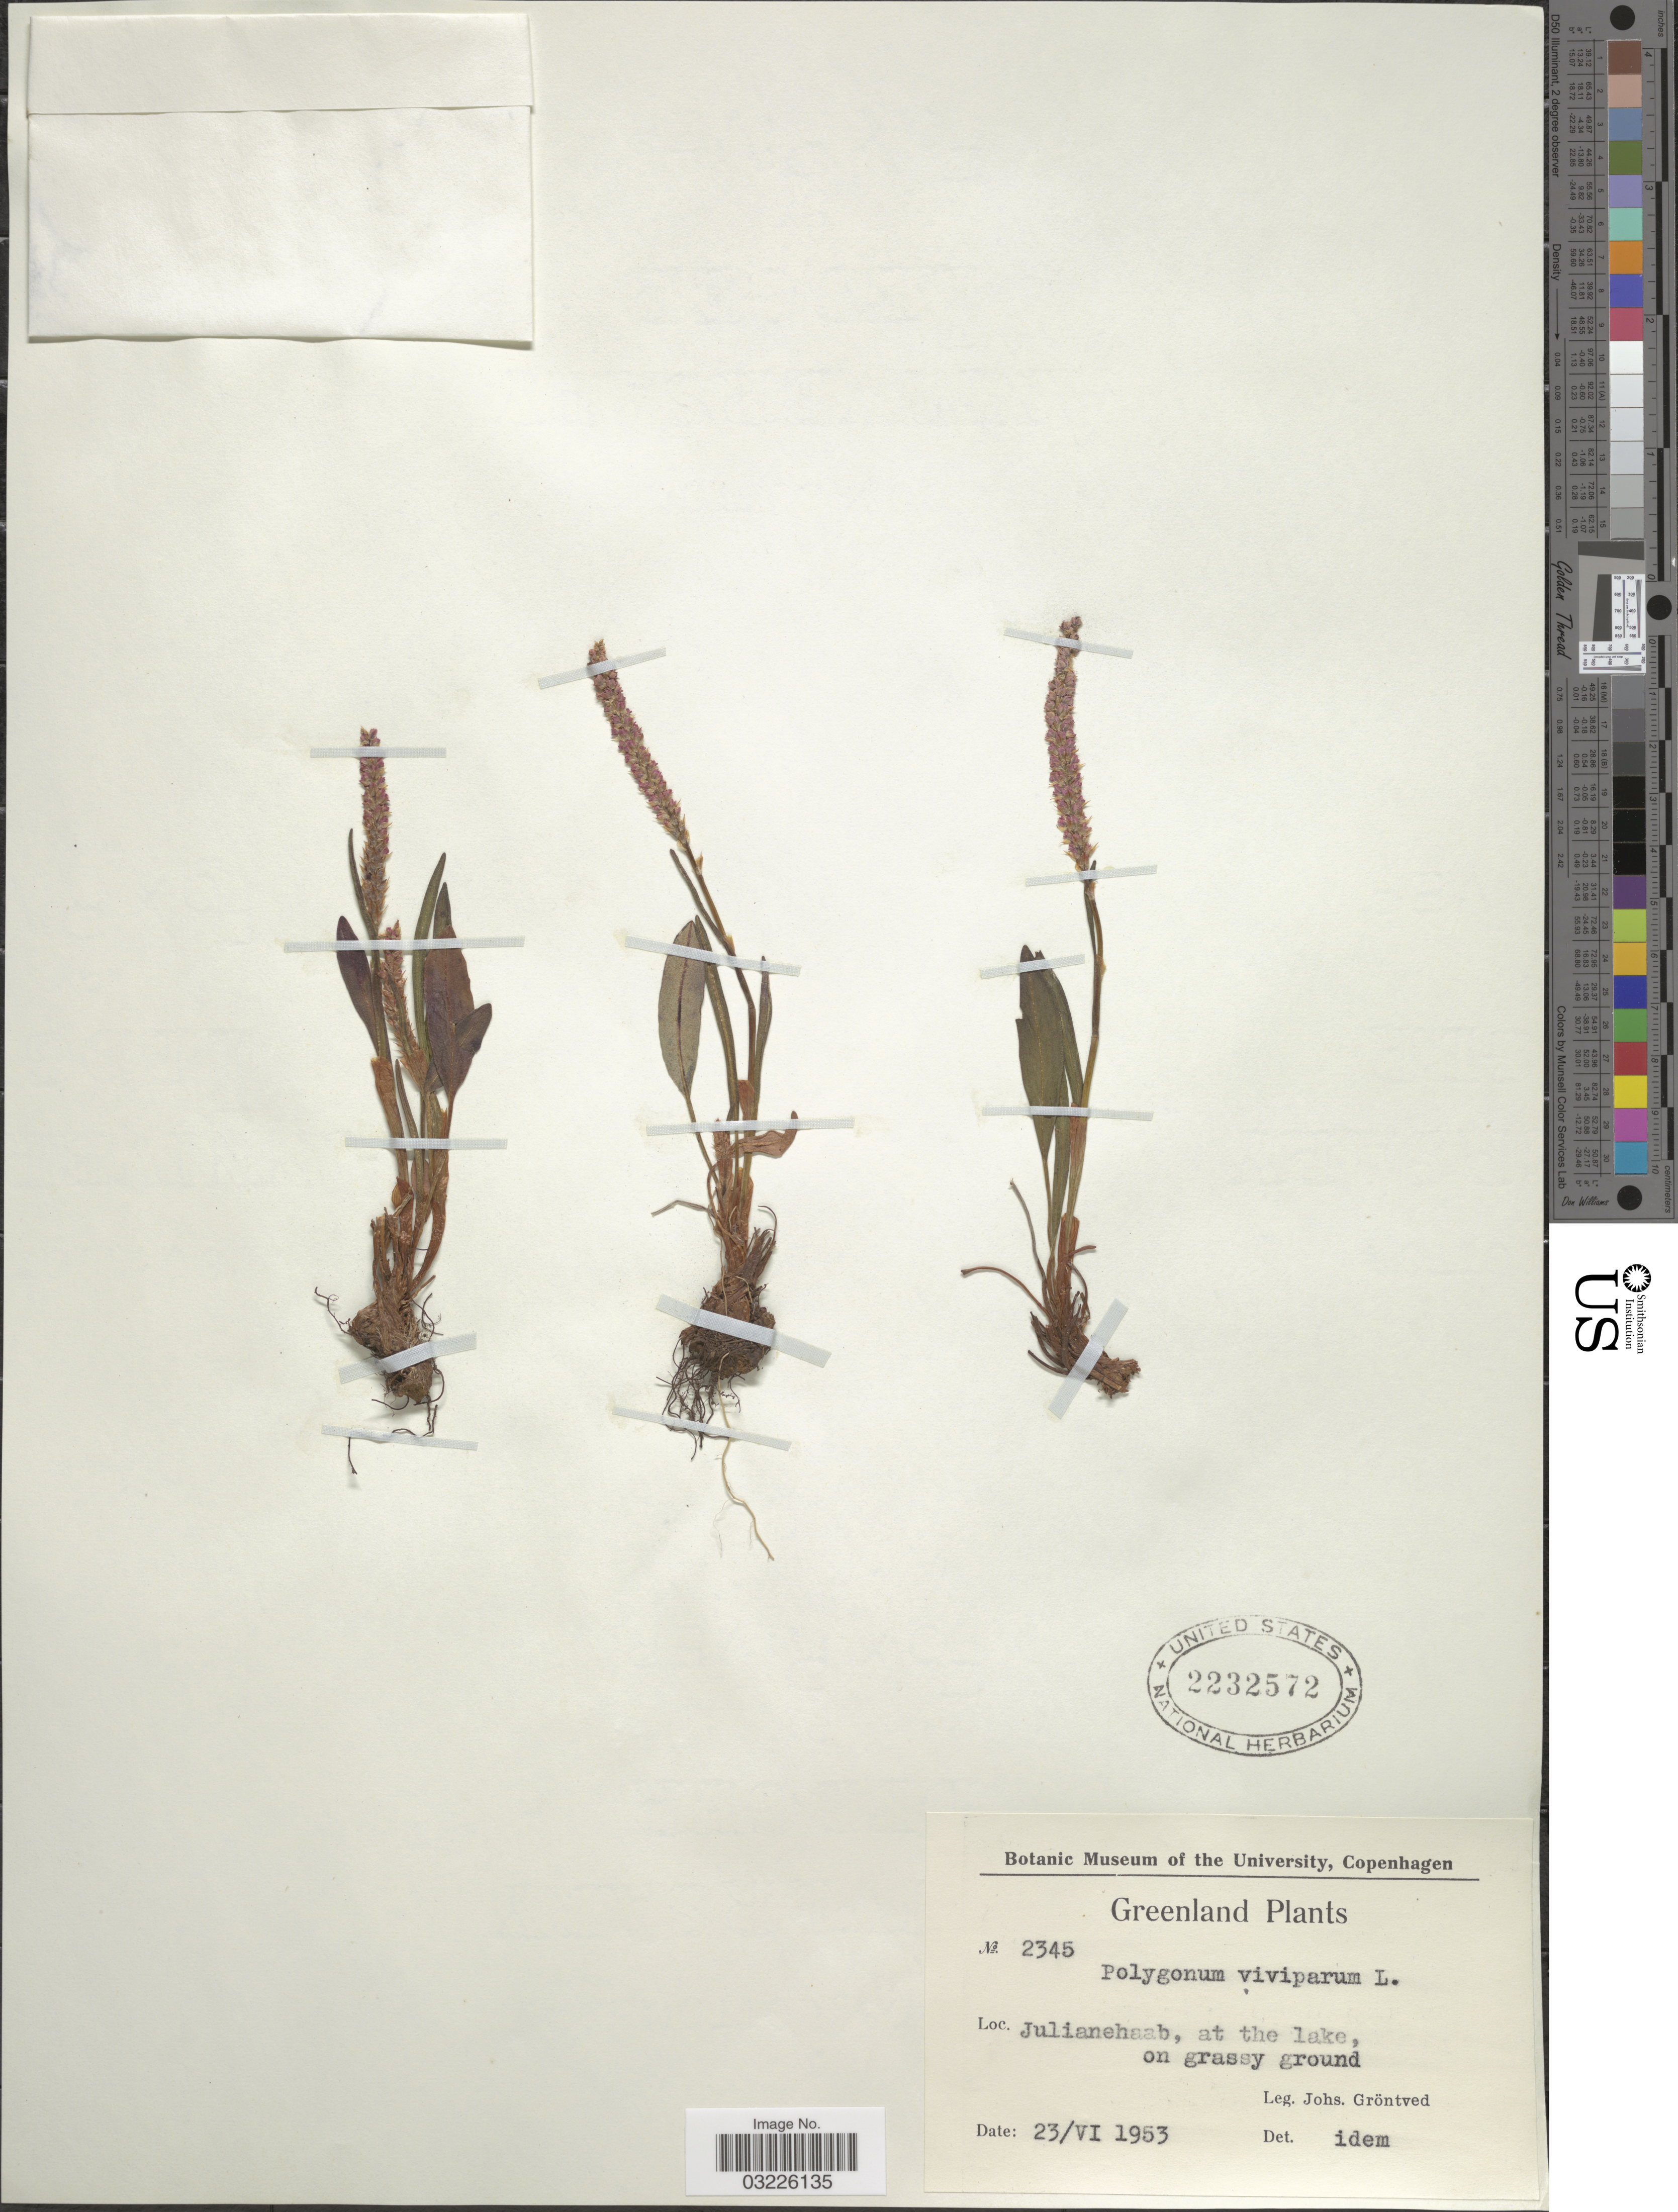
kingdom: Plantae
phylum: Tracheophyta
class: Magnoliopsida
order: Caryophyllales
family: Polygonaceae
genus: Bistorta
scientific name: Bistorta vivipara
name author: (L.) Delarbre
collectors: J. Gröntved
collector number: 2345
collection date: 1953-06-23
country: Greenland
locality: Julianehaab, at the lake.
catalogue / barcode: US 2232572